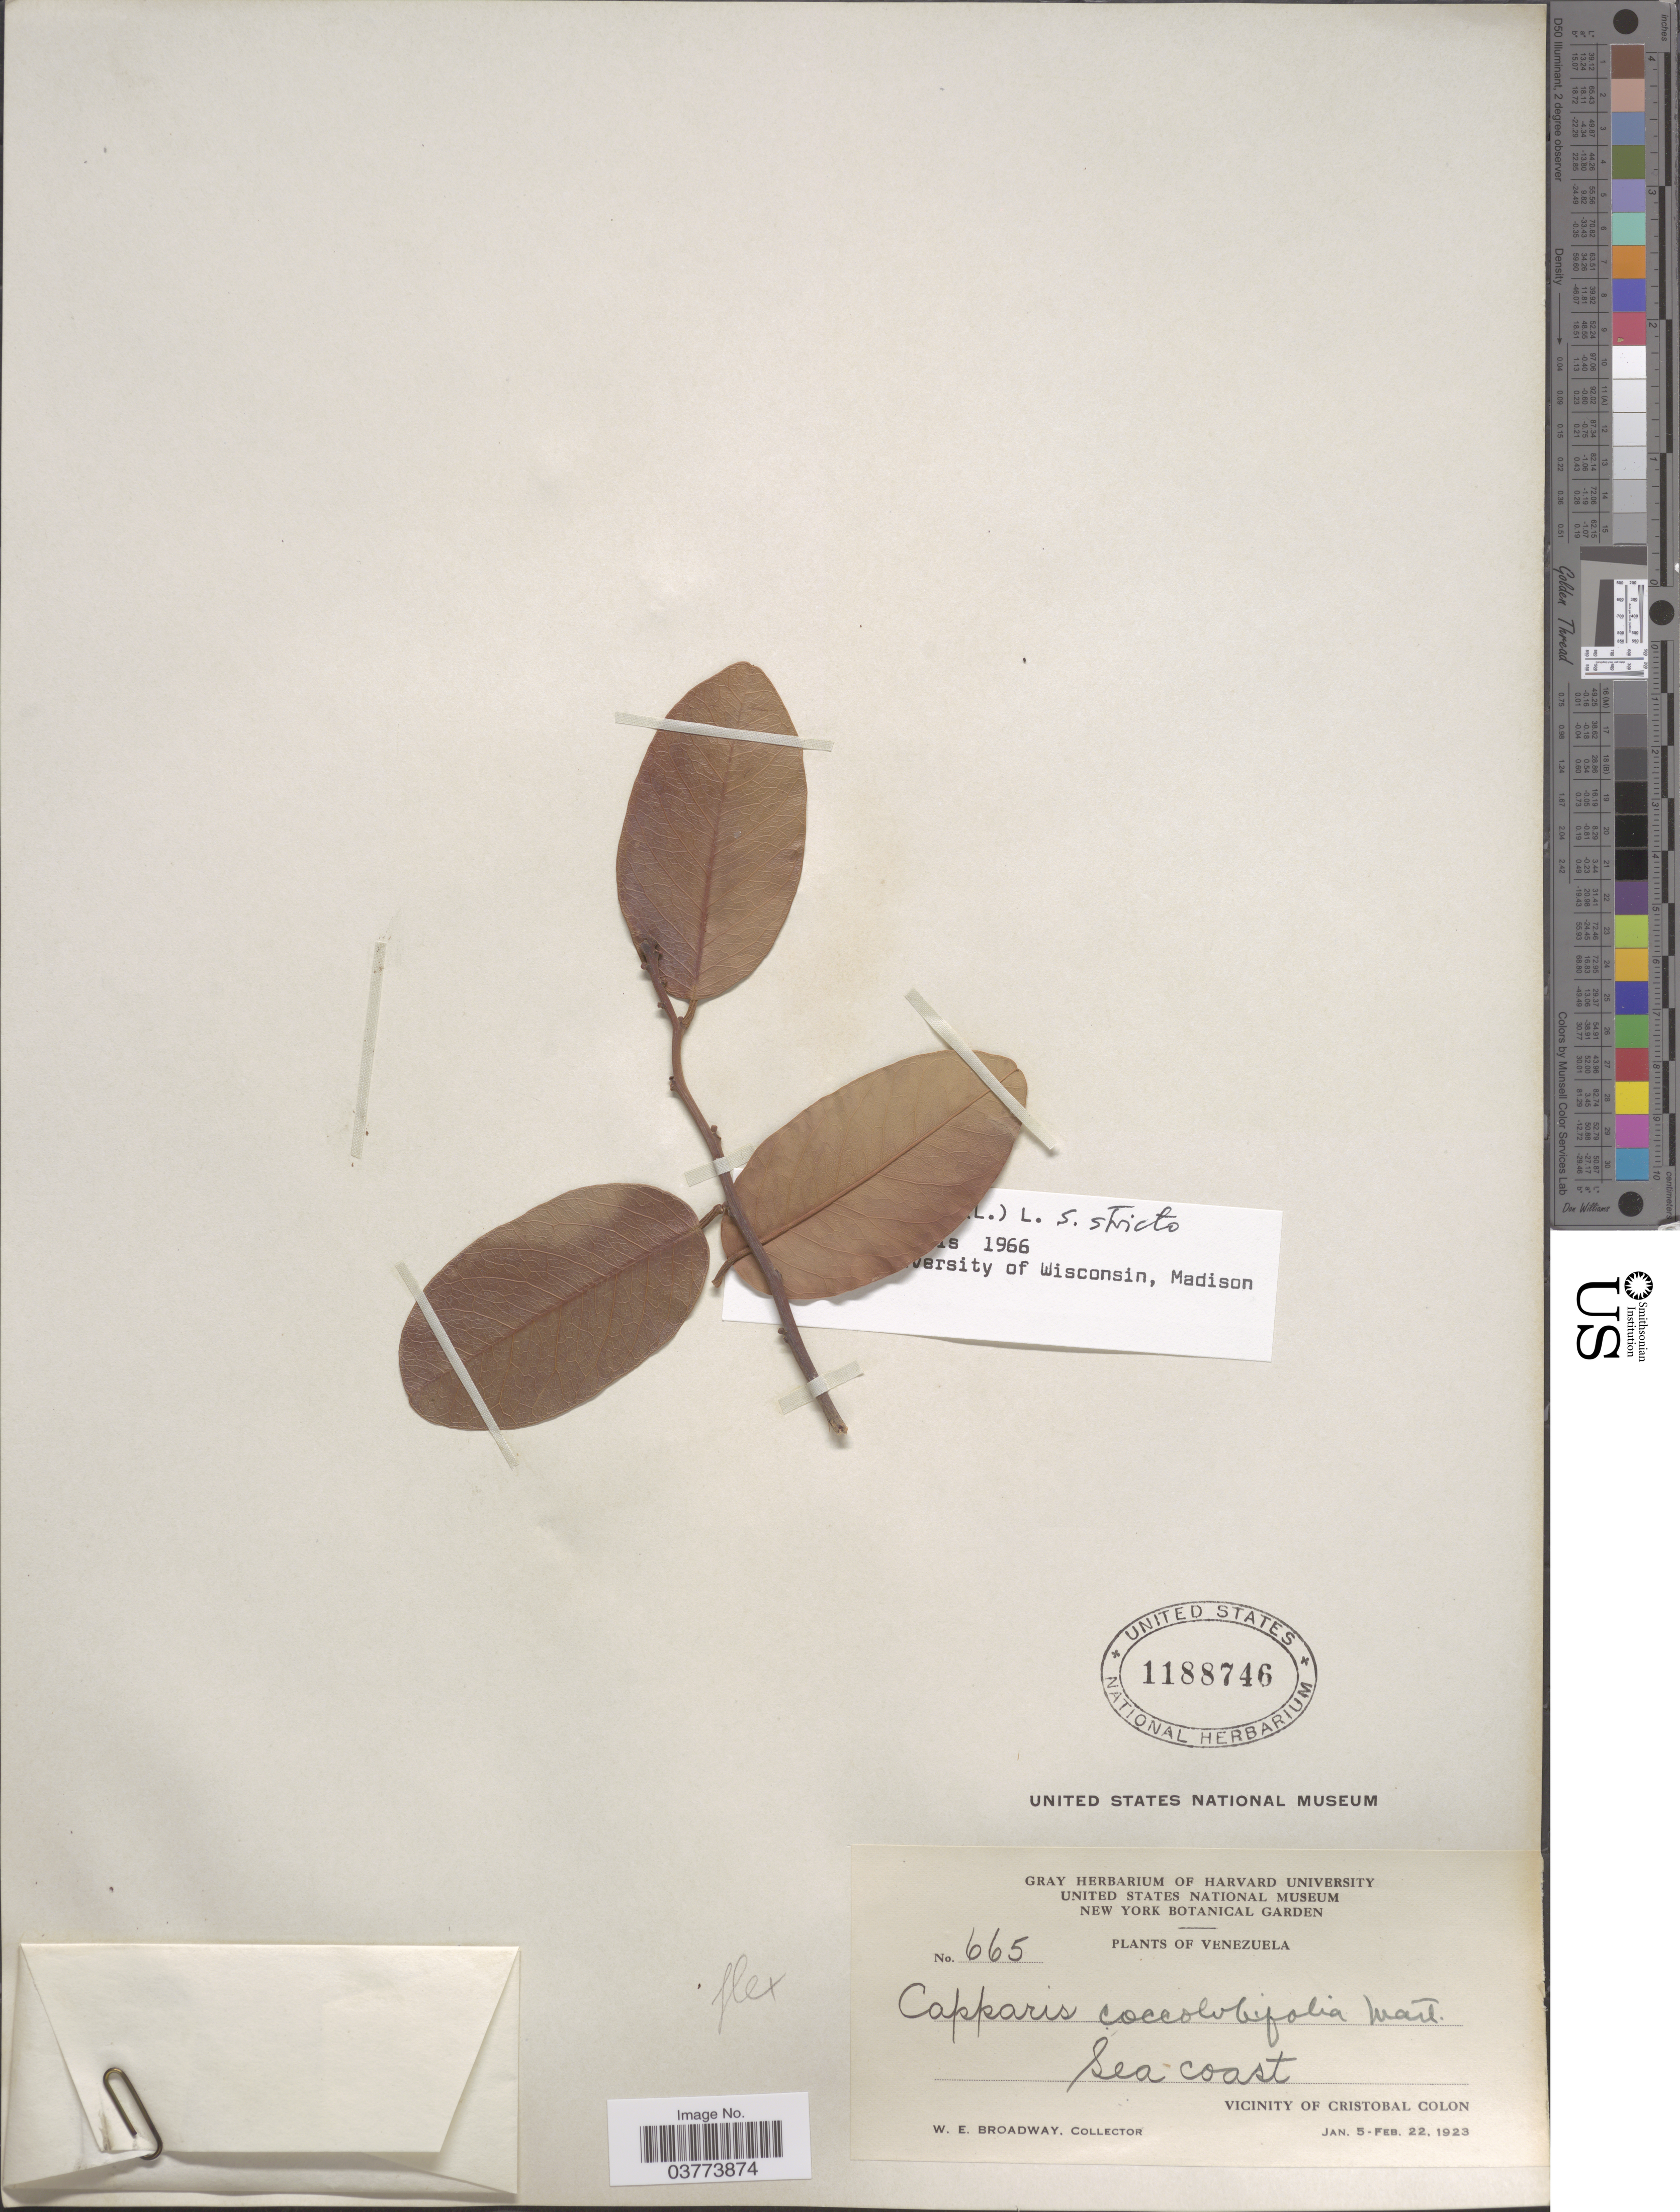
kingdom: Plantae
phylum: Tracheophyta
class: Magnoliopsida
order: Brassicales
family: Capparaceae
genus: Cynophalla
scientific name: Cynophalla flexuosa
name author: (L.) J. Presl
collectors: W. E. Broadway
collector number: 665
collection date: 1923-01-05/1923-02-22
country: Venezuela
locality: Sea coast. Vicinity of Cristobal Colon.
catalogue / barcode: US 1188746